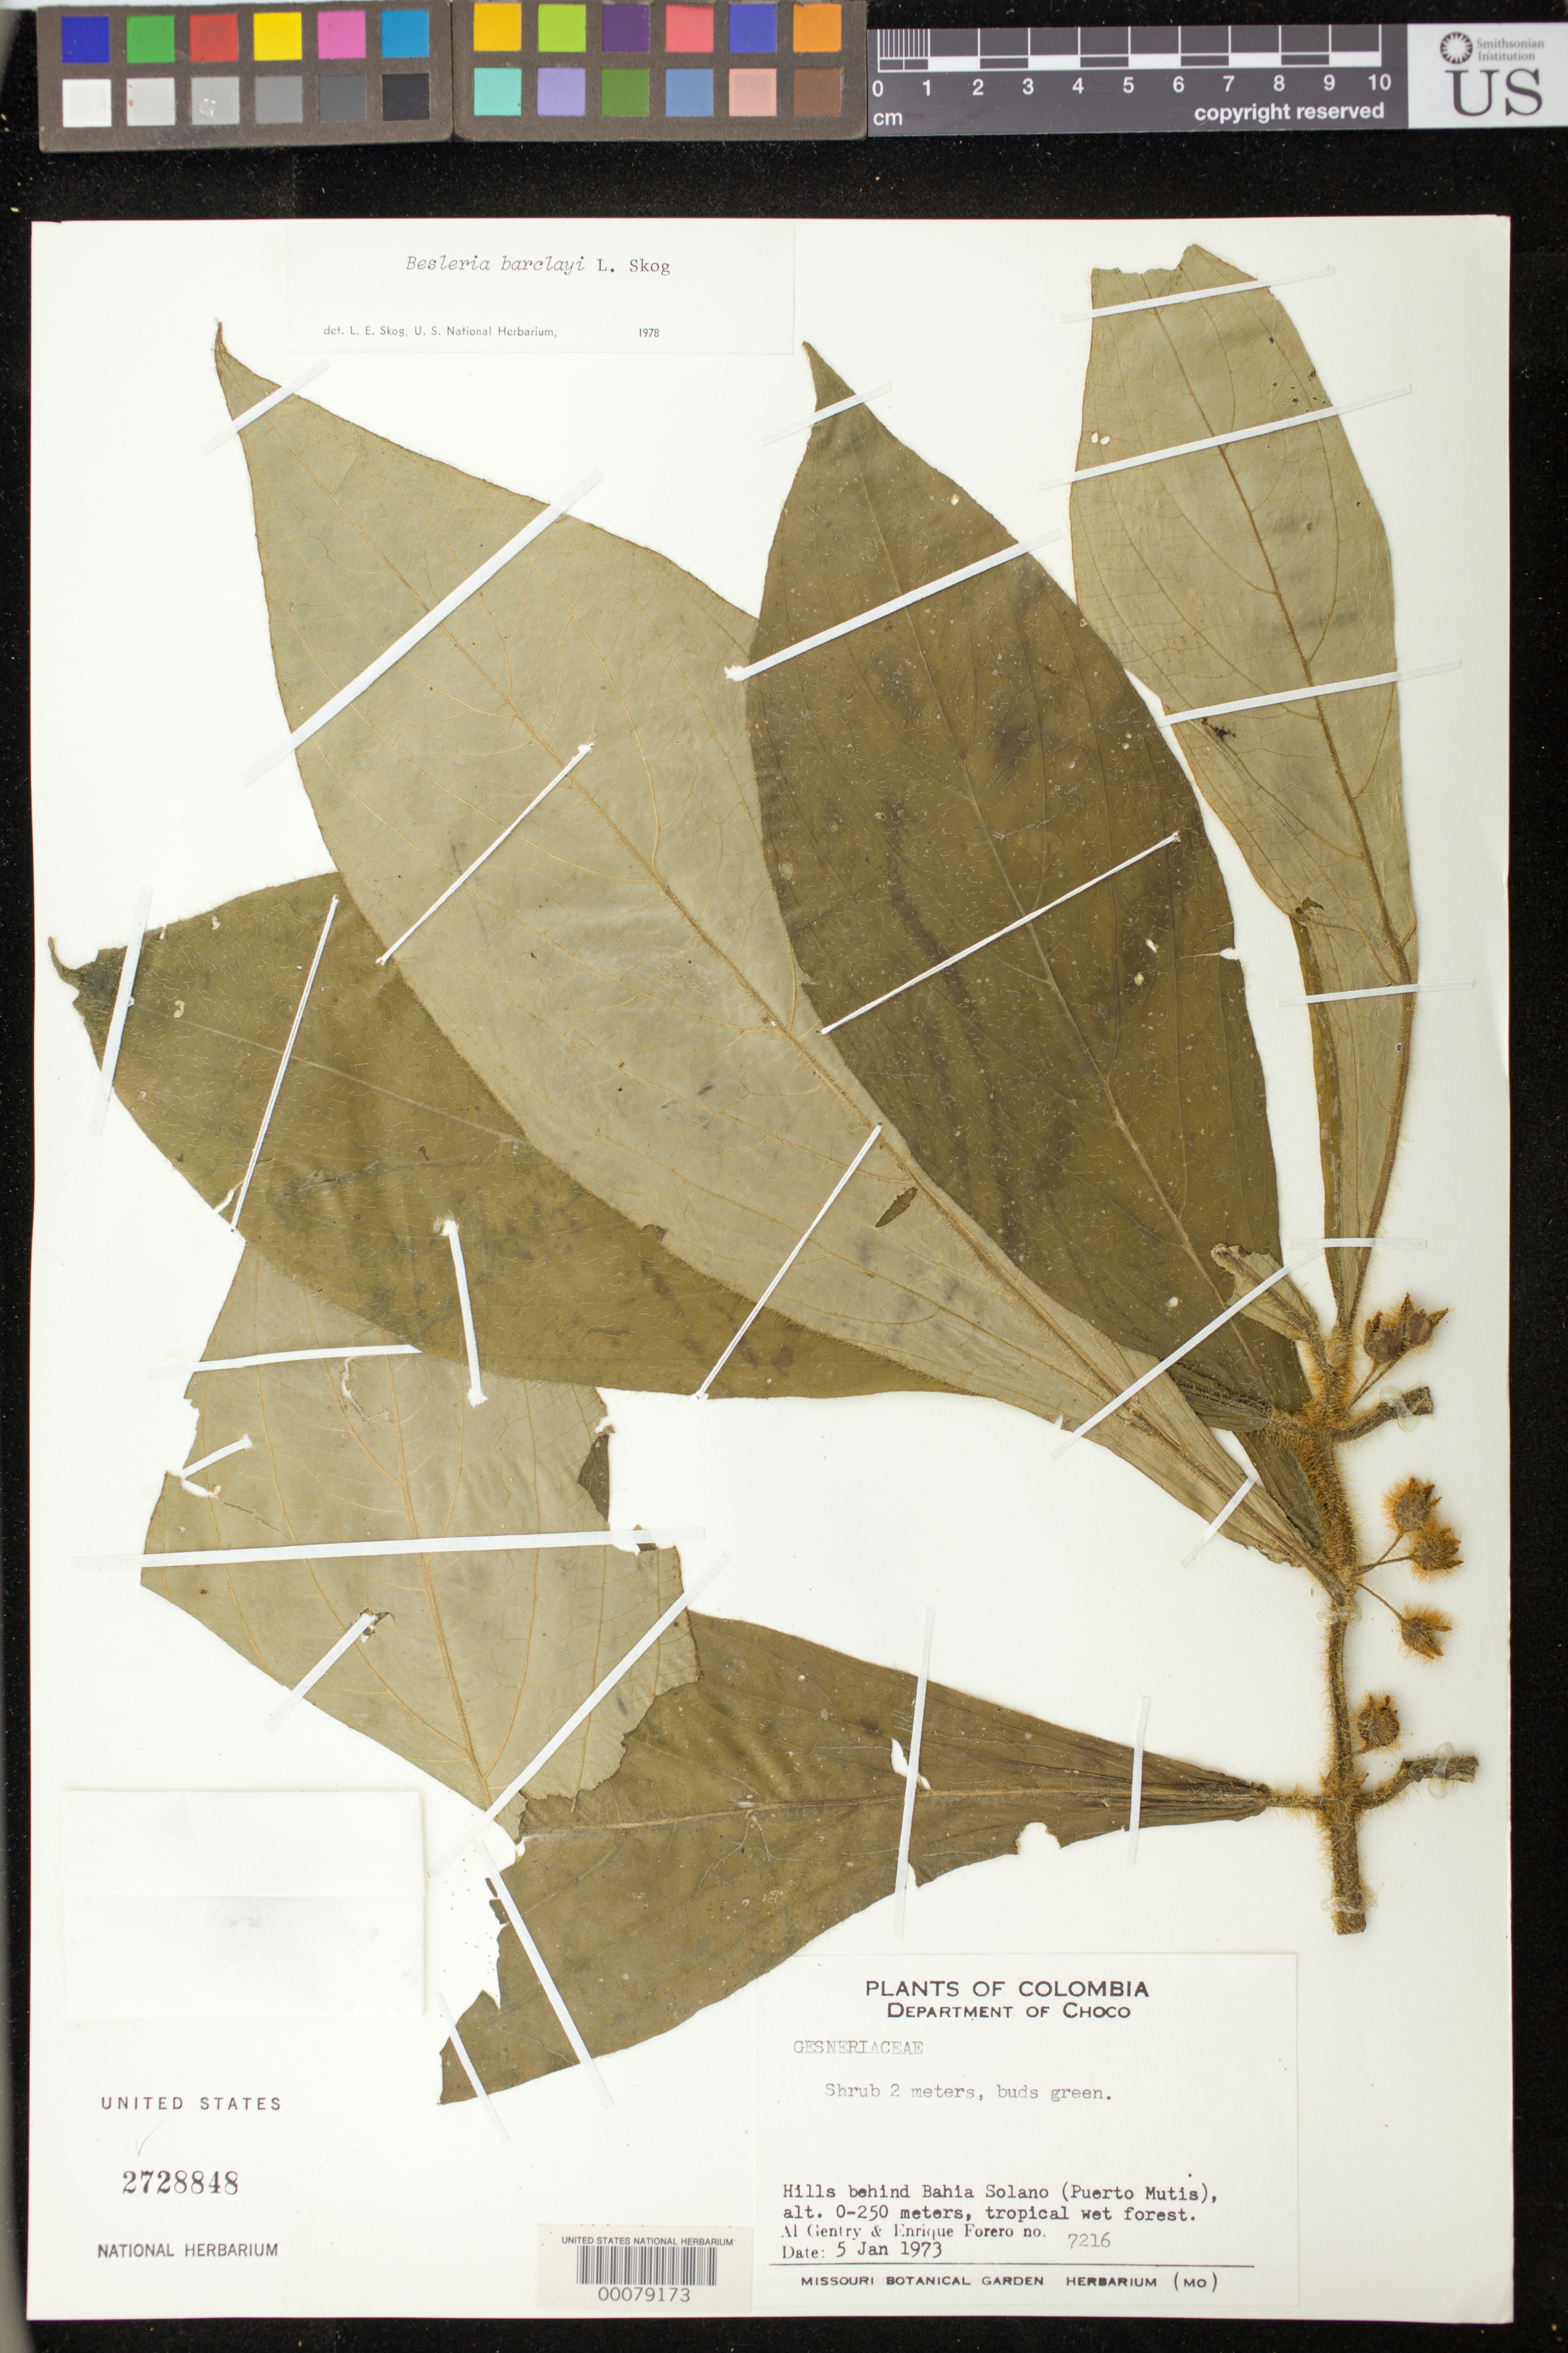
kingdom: Plantae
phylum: Tracheophyta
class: Magnoliopsida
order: Lamiales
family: Gesneriaceae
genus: Besleria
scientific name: Besleria barclayi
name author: L.E. Skog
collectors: A. H. Gentry & E. Forero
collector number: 7216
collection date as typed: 05 Jan 1973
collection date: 1973-01-05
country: Colombia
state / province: Chocó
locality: Hills behind Bahia Solano (Puerto Mutis)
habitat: Tropical wet forest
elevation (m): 0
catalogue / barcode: US 2728848